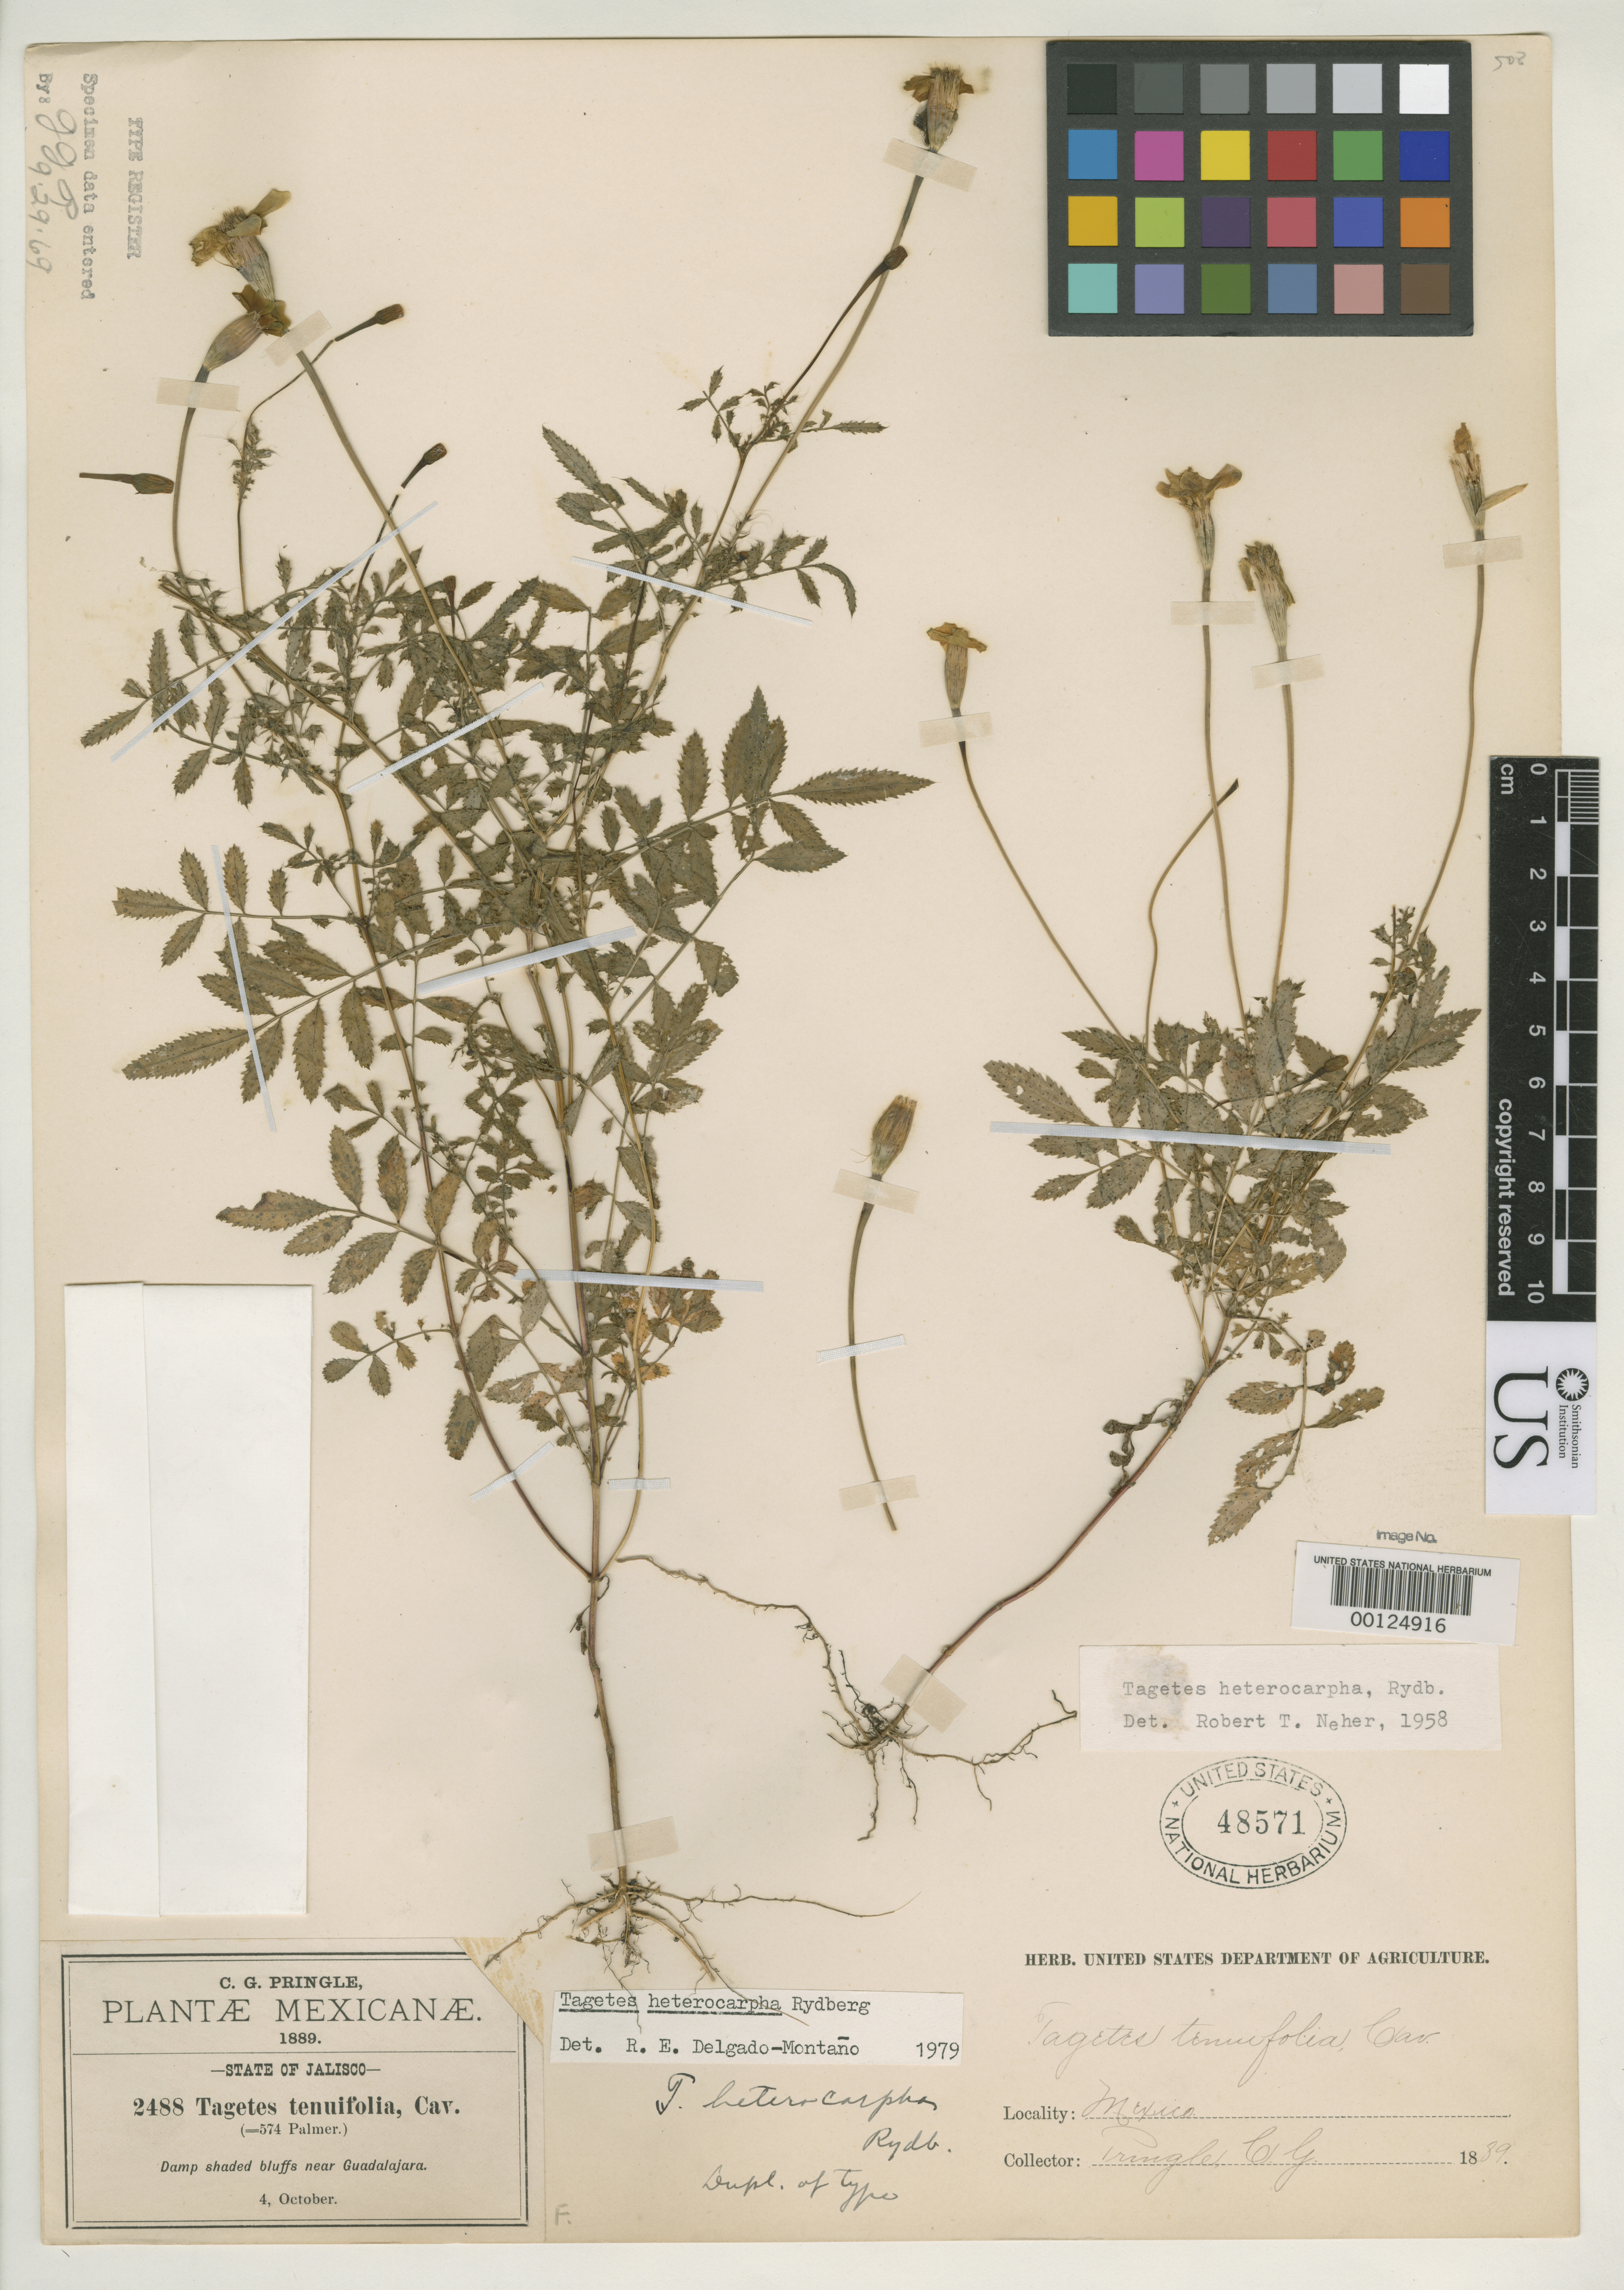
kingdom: Plantae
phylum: Tracheophyta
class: Magnoliopsida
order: Asterales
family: Asteraceae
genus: Tagetes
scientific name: Tagetes heterocarpha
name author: Rydb.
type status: Isotype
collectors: C. G. Pringle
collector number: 2488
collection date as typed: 04 Oct 1889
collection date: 1889-10-04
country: Mexico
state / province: Jalisco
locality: Near Guadalajara.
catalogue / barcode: US 48571